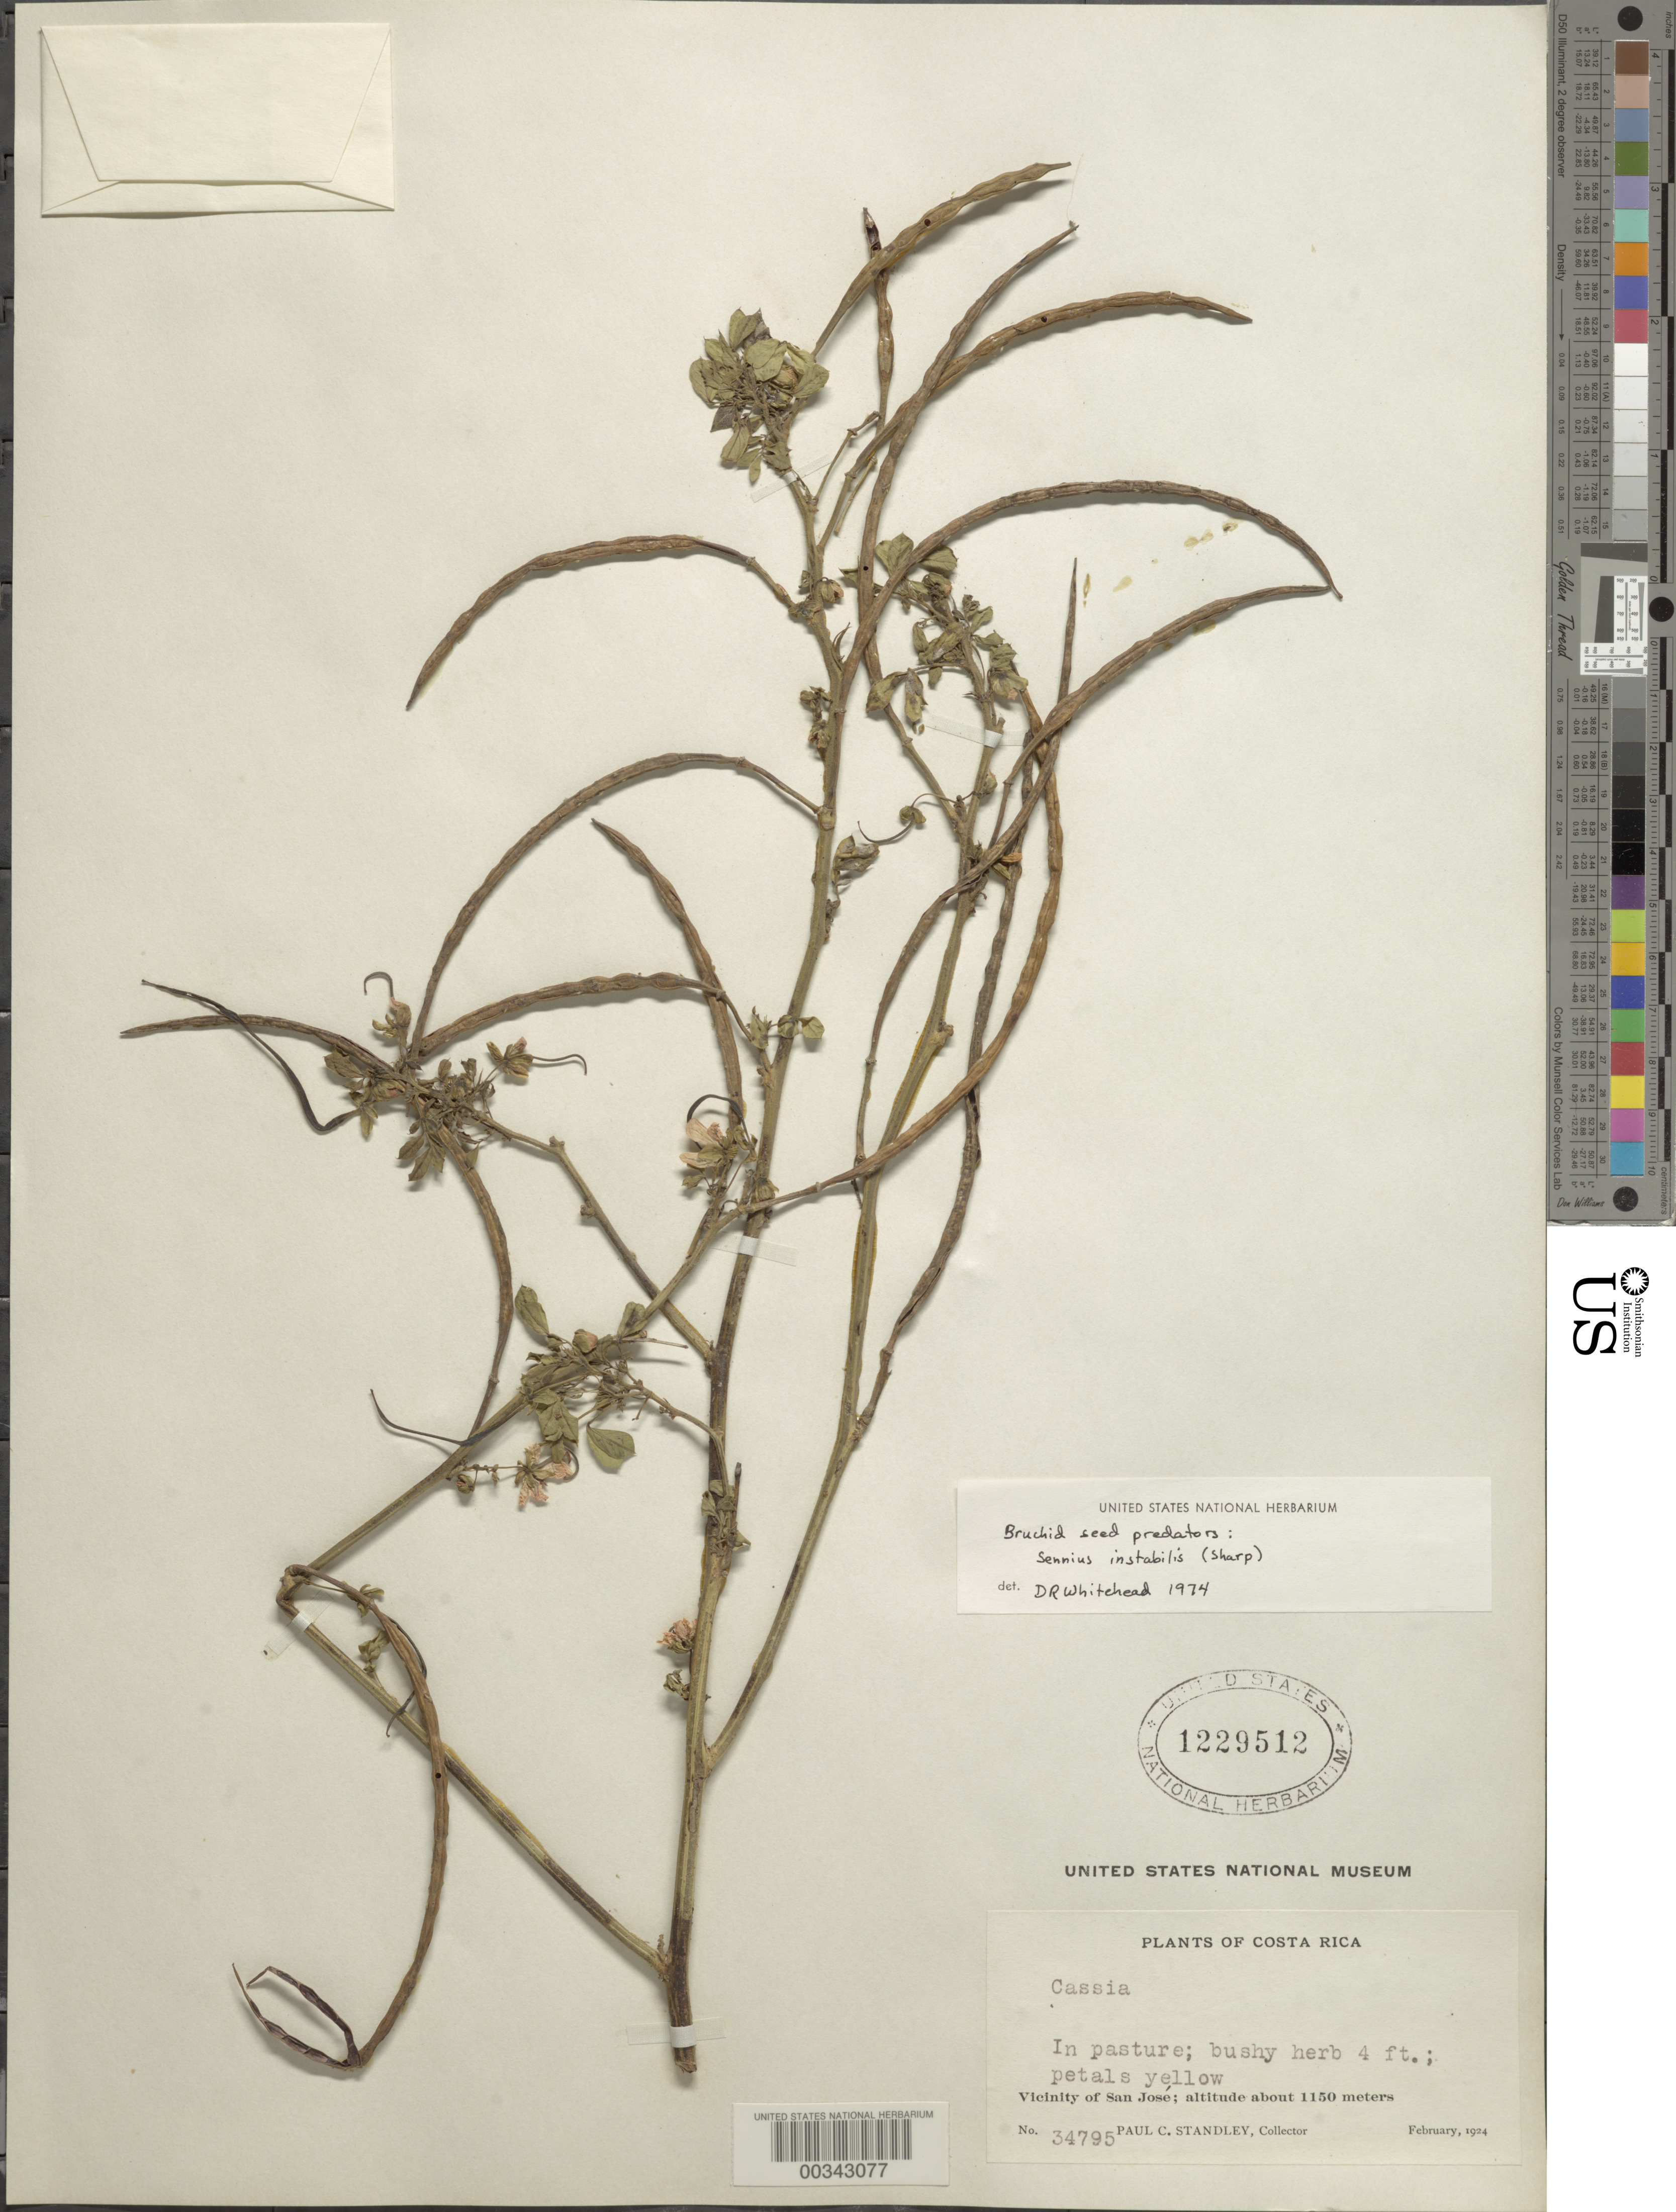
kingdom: Plantae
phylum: Tracheophyta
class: Magnoliopsida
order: Fabales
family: Fabaceae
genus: Senna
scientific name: Senna obtusifolia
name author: (L.) H.S. Irwin & Barneby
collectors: P. C. Standley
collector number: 34795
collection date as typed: Feb 1924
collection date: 1924-02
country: Costa Rica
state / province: San José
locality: Vicinity of san jose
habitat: In pasture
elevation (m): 1150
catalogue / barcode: US 1229512